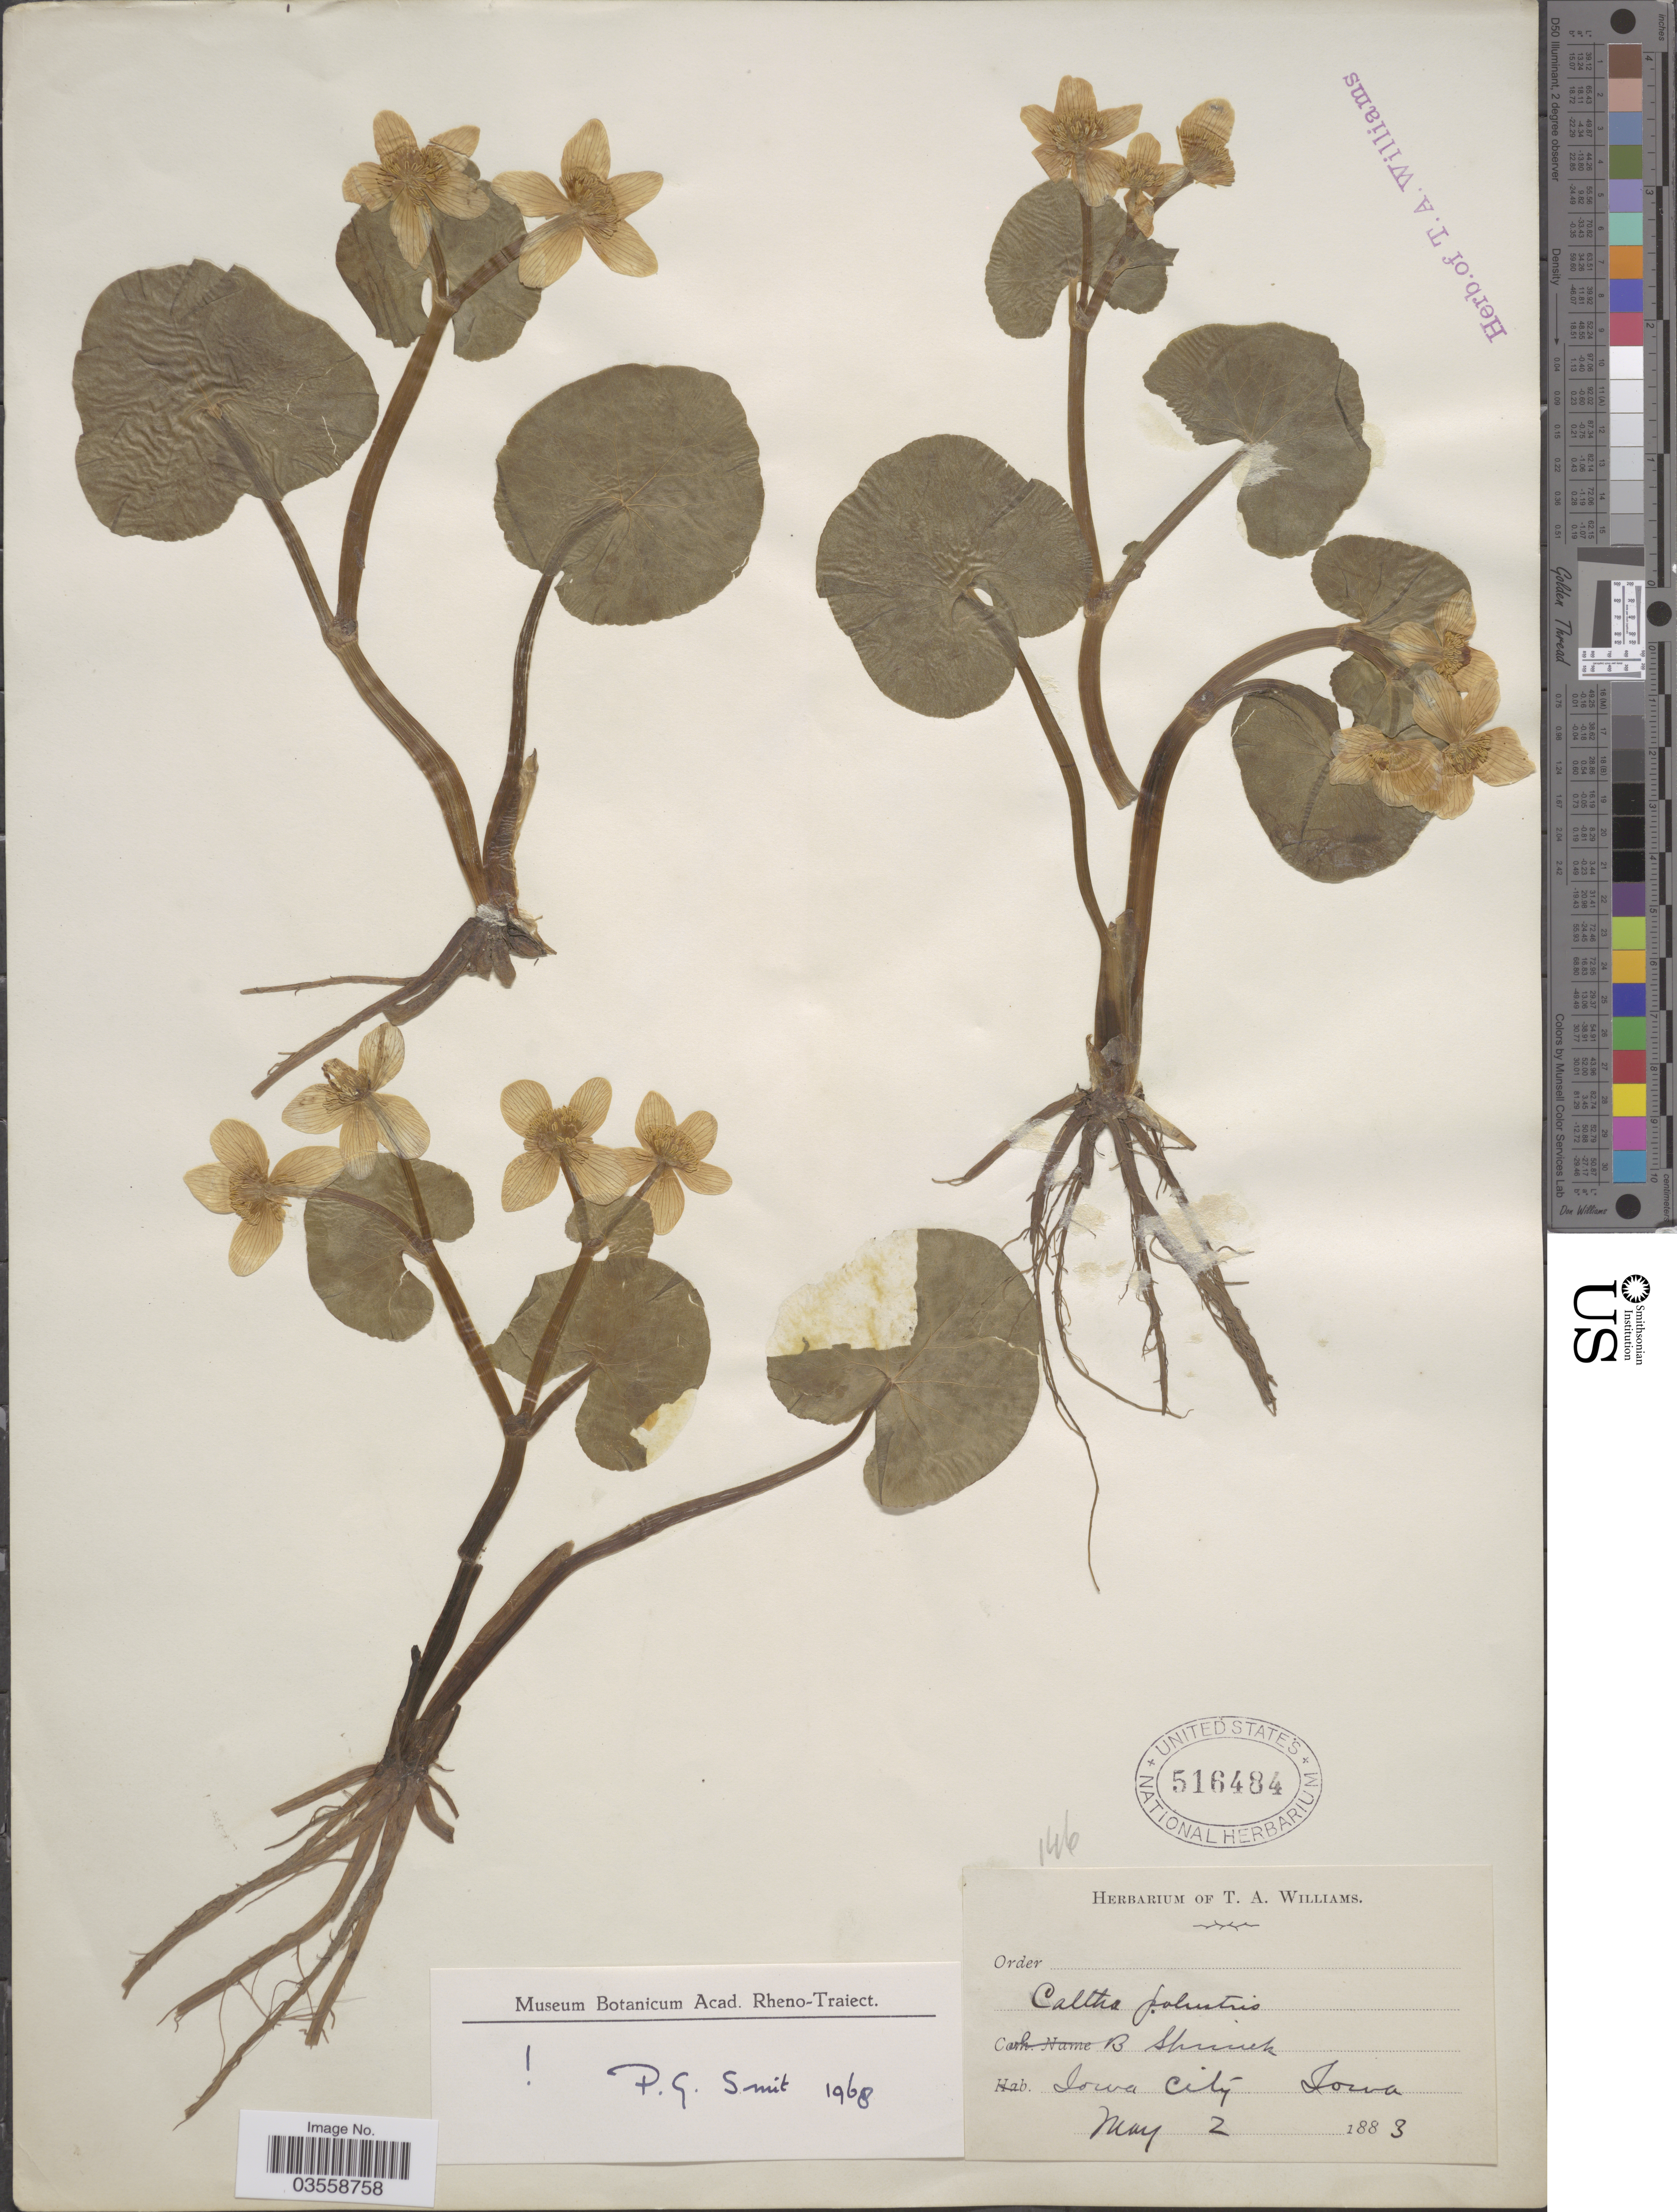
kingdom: Plantae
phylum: Tracheophyta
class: Magnoliopsida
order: Ranunculales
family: Ranunculaceae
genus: Caltha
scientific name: Caltha palustris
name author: L.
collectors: ex herb. Thos. A. Williams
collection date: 1883-05-02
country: United States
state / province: Iowa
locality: Iowa City.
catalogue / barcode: US 516484